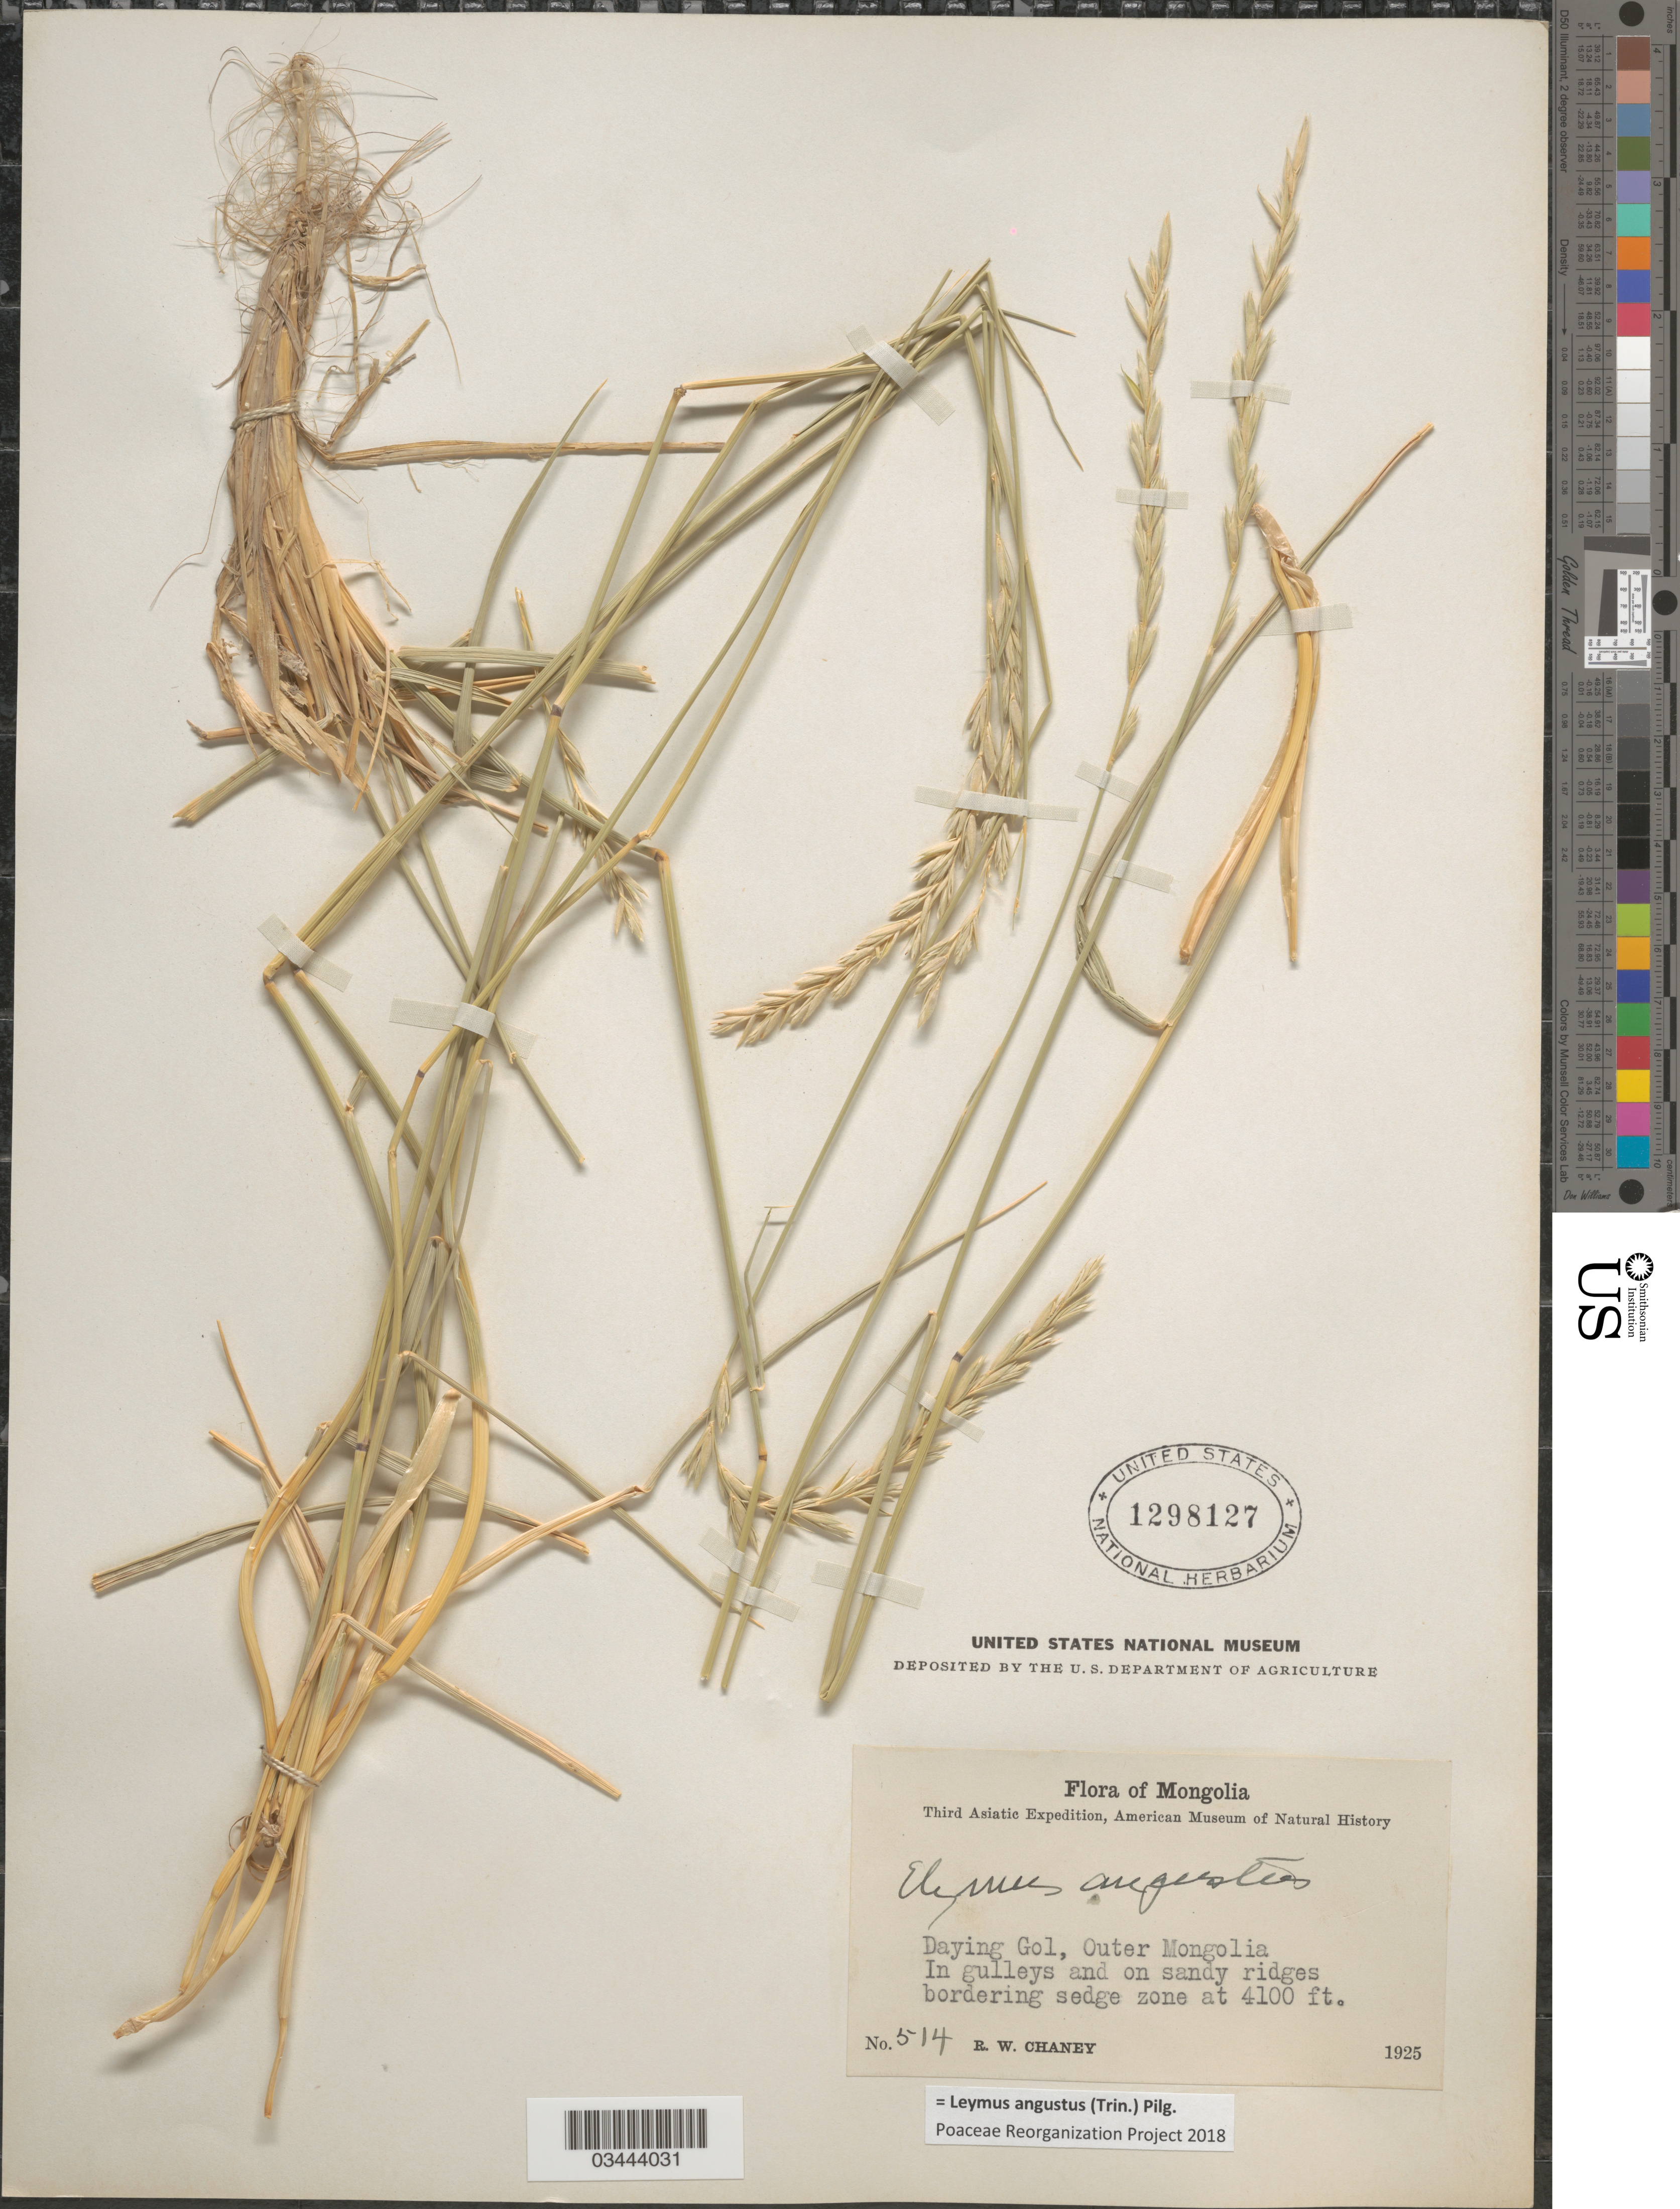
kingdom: Plantae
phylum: Tracheophyta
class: Liliopsida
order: Poales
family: Poaceae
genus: Leymus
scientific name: Leymus angustus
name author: (Trin.) Pilg.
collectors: R. Chaney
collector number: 514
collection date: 1925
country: Mongolia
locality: Mongolia. Third Asiatic Expedition. Daying Gol, Outer Mongolia. In gulleys and on sandy ridges bordering sedge zone.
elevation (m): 1250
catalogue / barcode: US 1298127